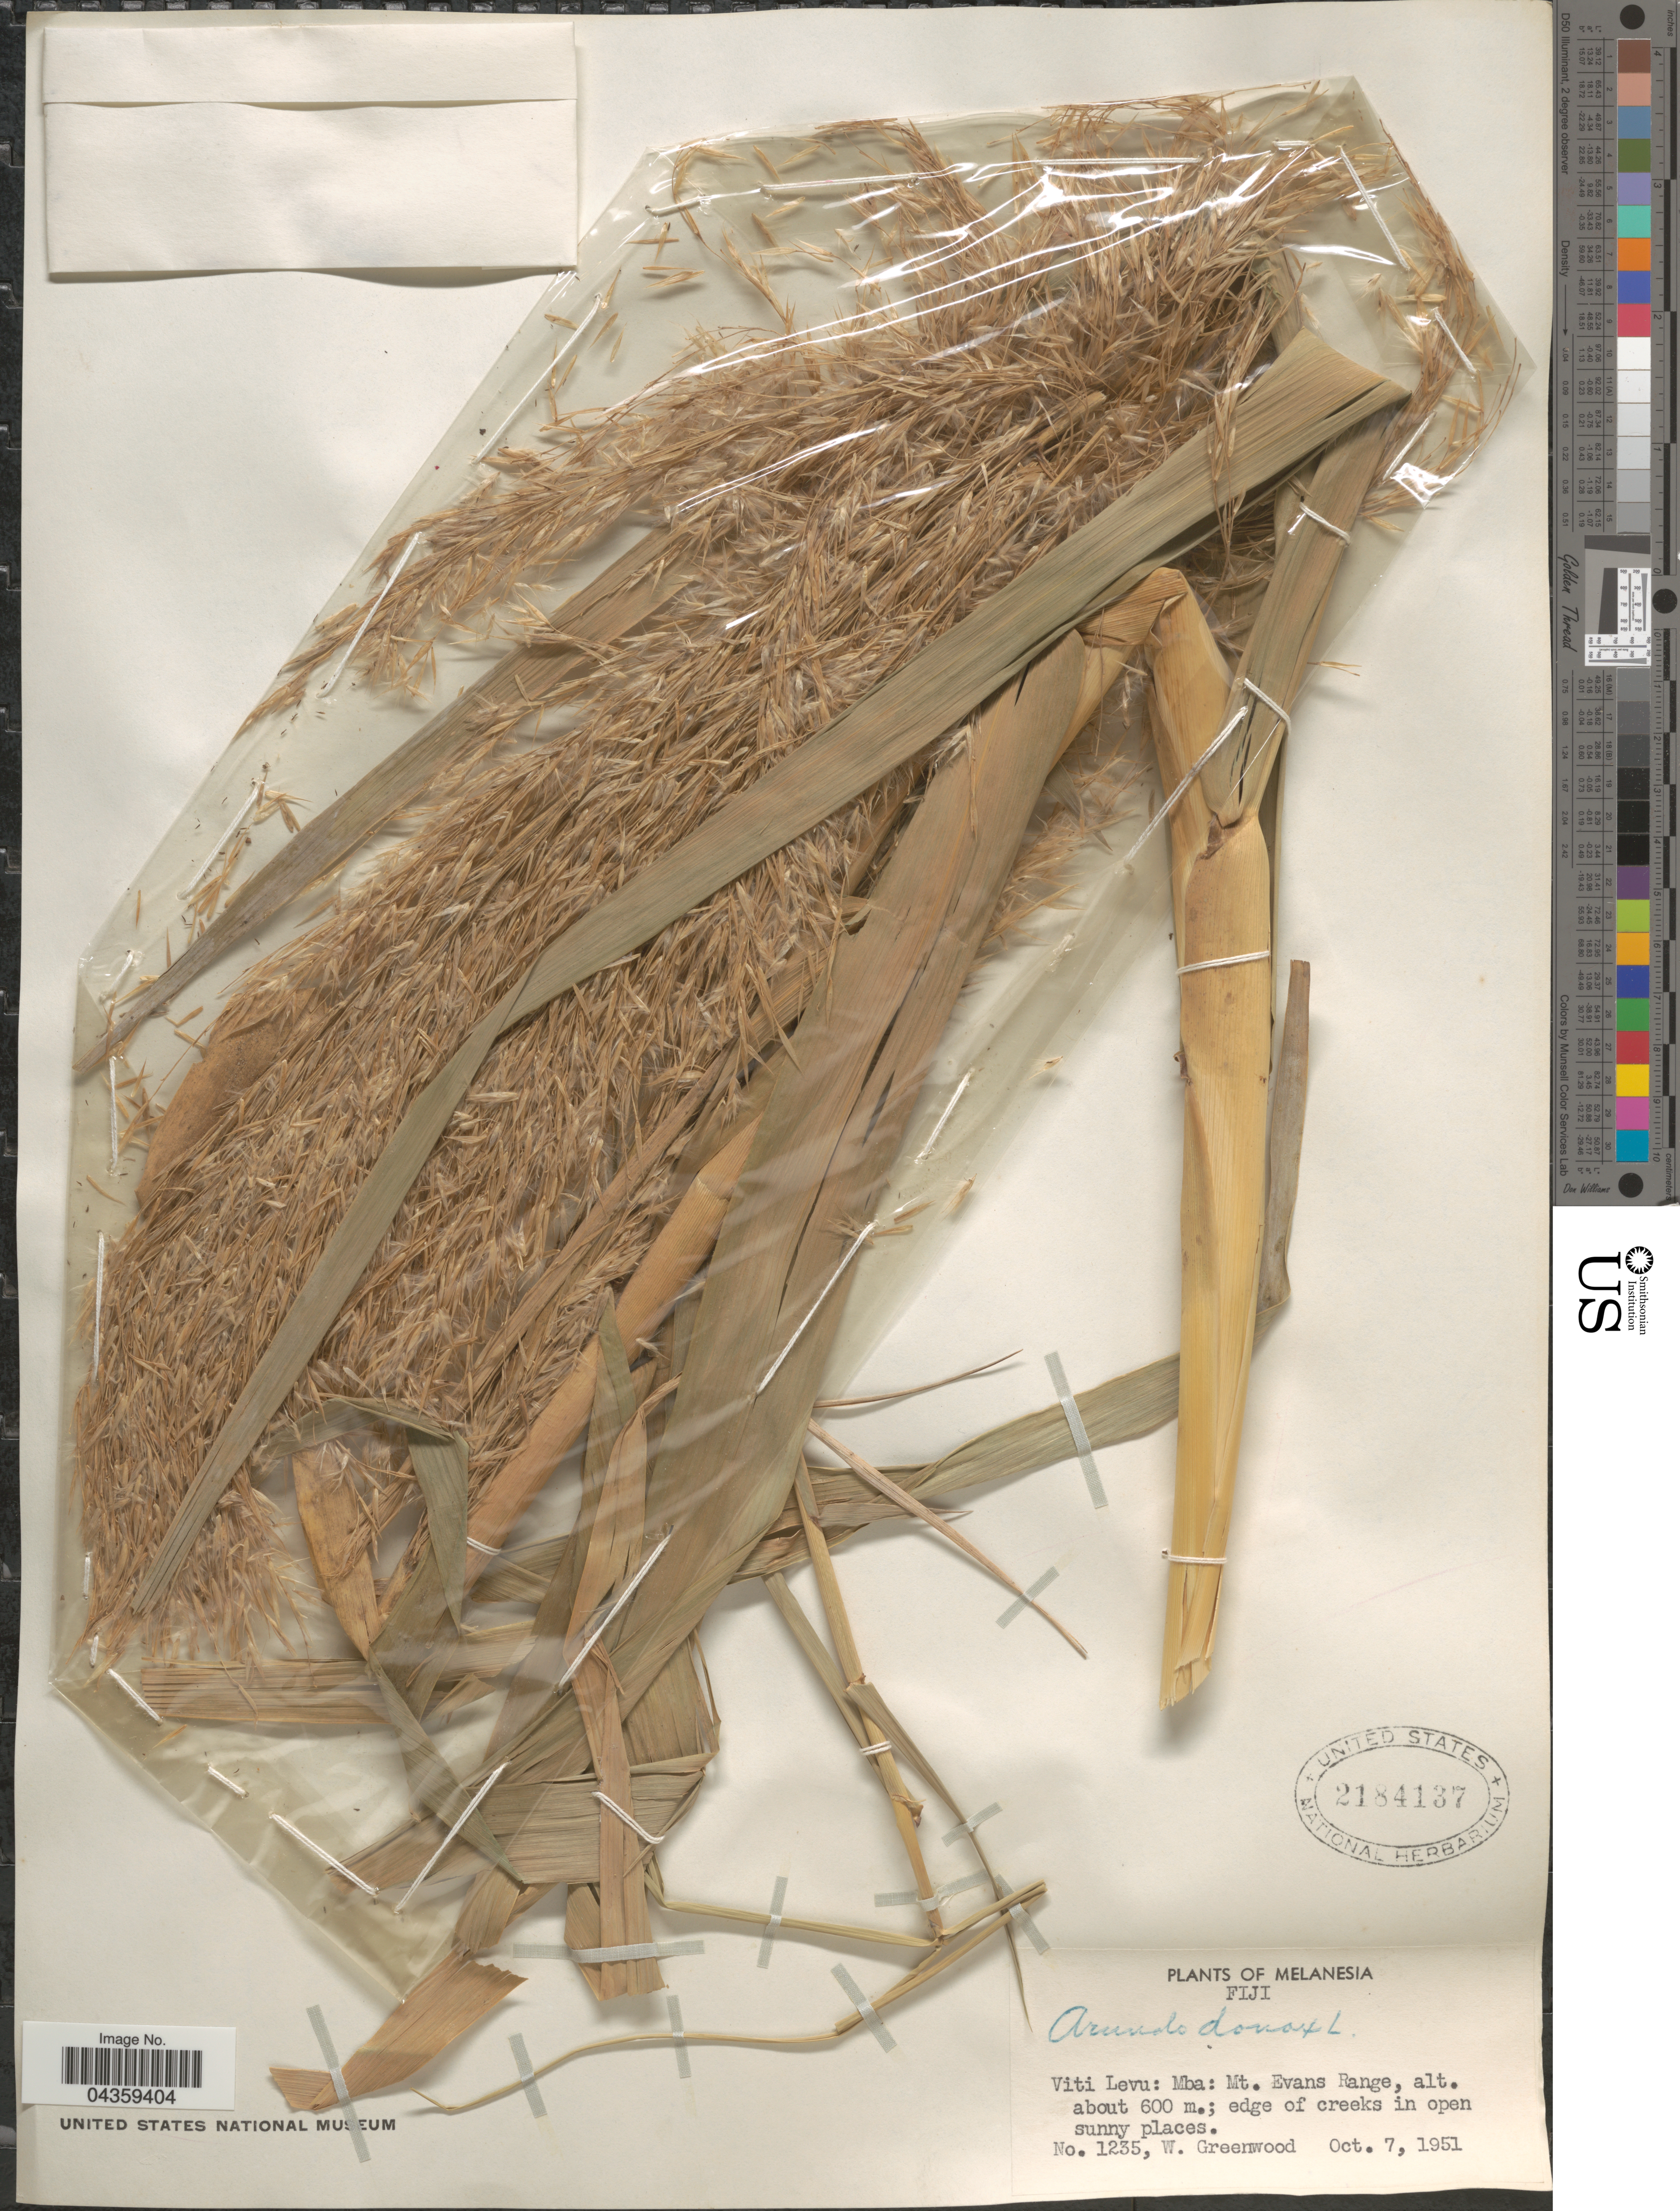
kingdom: Plantae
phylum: Tracheophyta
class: Liliopsida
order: Poales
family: Poaceae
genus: Arundo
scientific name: Arundo donax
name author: L.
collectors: W. Greenwood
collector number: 1235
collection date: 1951-10-07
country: Fiji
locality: Melanesia. Viti Levu: Mba: Mt. Evans Range.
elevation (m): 600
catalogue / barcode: US 2184137